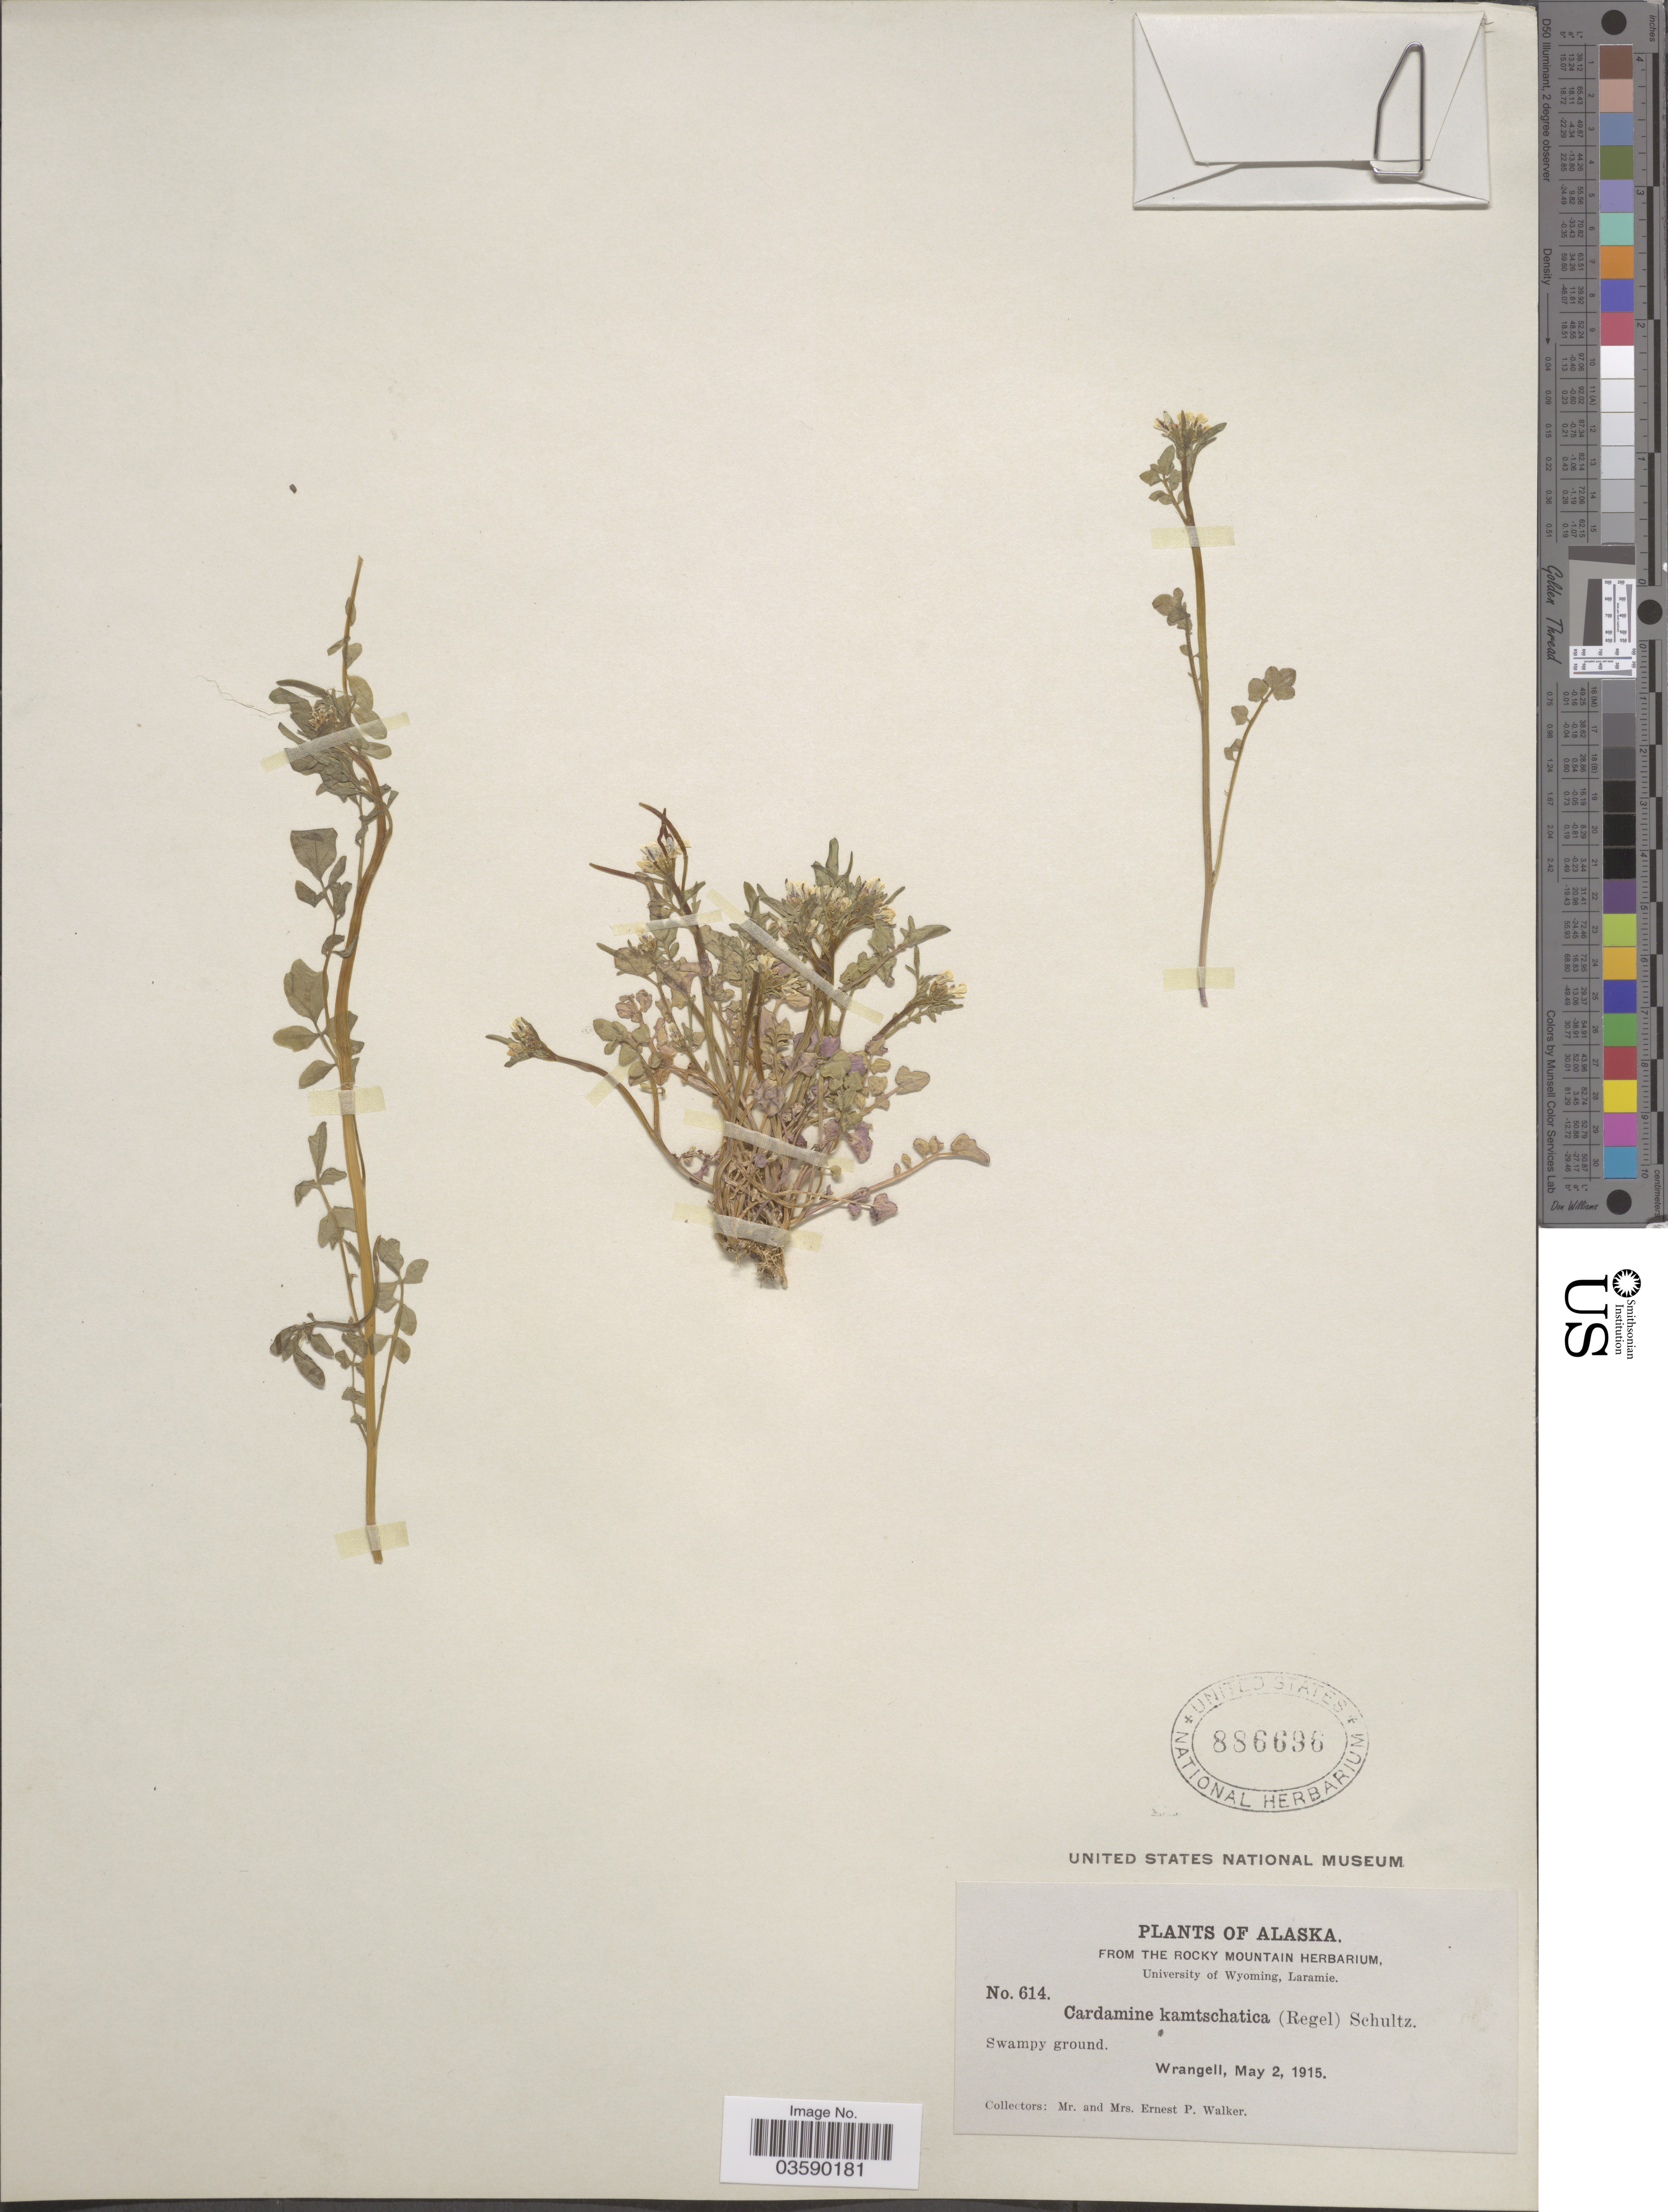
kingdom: Plantae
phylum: Tracheophyta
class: Magnoliopsida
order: Brassicales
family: Brassicaceae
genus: Cardamine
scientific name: Cardamine umbellata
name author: Greene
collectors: E. P. Walker & E. Walker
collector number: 614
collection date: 1915-05-02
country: United States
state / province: Alaska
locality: Swampy ground. Wrangell.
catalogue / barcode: US 886696